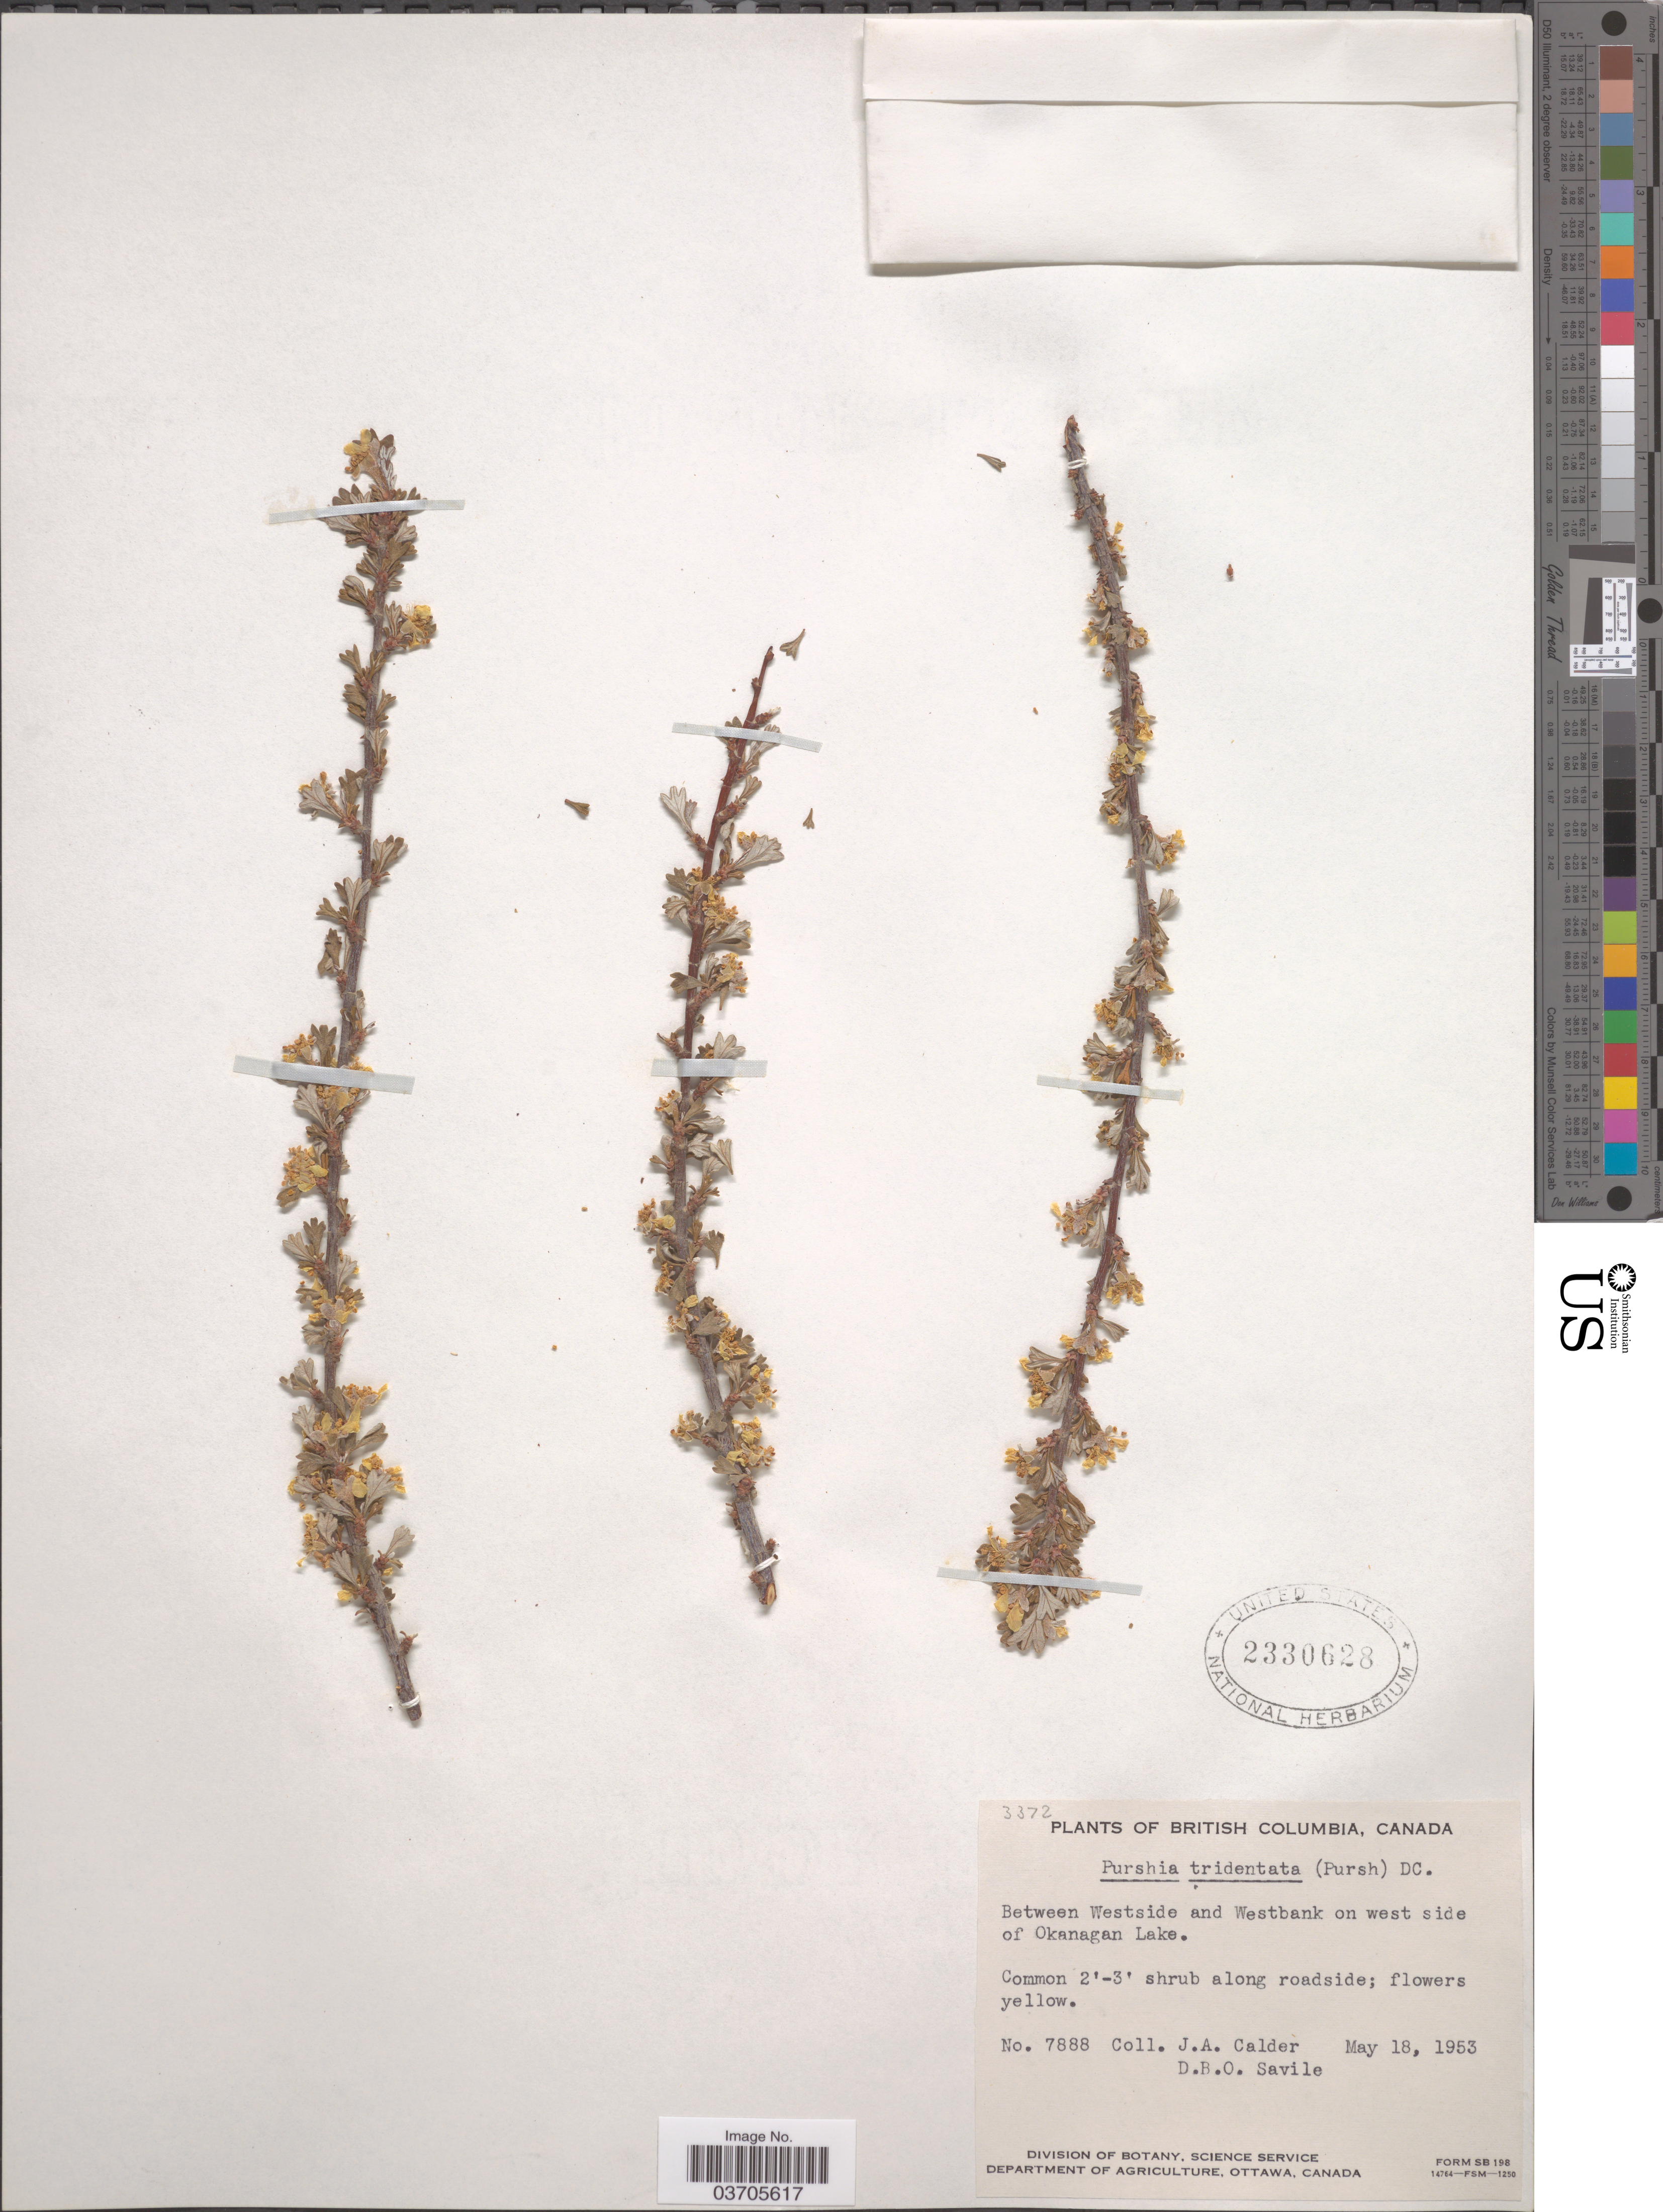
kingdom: Plantae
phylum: Tracheophyta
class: Magnoliopsida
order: Rosales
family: Rosaceae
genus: Purshia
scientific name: Purshia tridentata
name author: (Pursh) DC.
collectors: J. A. Calder & D. Savile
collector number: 7888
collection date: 1953-05-18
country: Canada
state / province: British Columbia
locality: Between Westside and Westbank on west side of Okanagan Lake.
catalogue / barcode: US 2330628